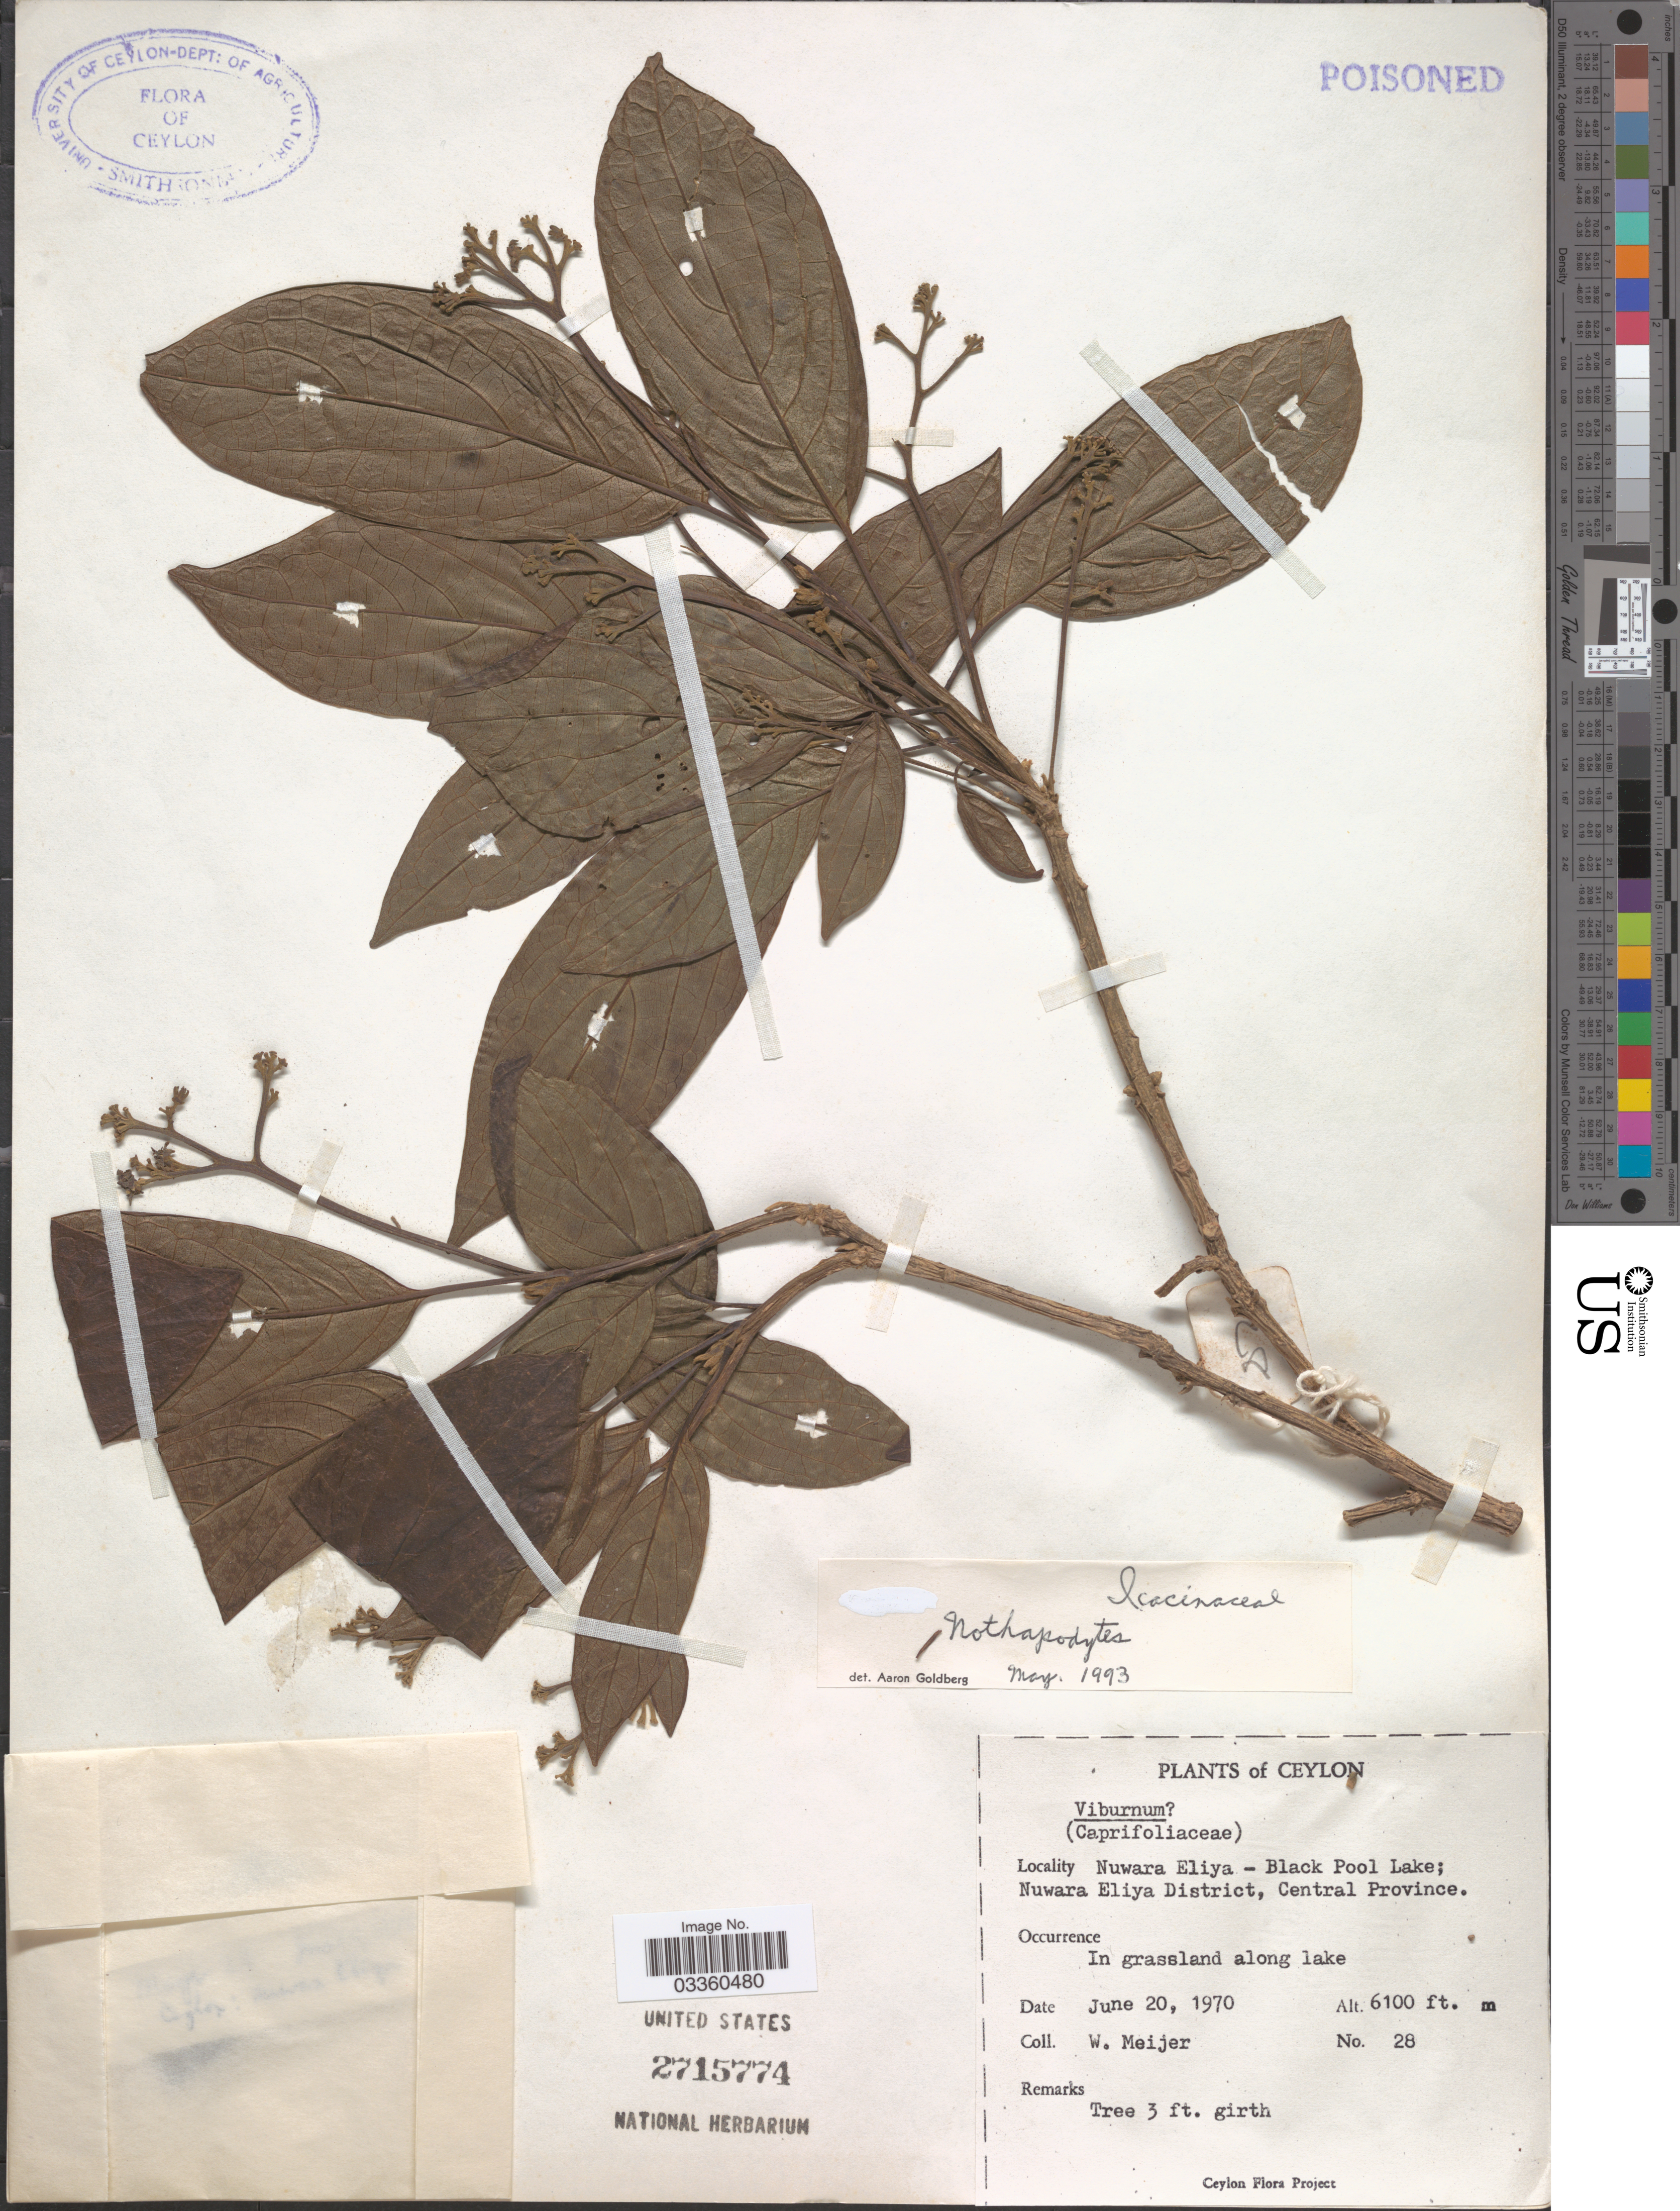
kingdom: Plantae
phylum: Tracheophyta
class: Magnoliopsida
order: Icacinales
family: Icacinaceae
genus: Nothapodytes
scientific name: Nothapodytes foetida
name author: (Wight) Sleumer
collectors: W. Meijer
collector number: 28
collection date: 1970-06-20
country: Sri Lanka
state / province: Central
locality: Ceylon. Nuwara Eliya - Black Pool Lake; Nuwara Eliya District.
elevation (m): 1859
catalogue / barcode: US 2715774